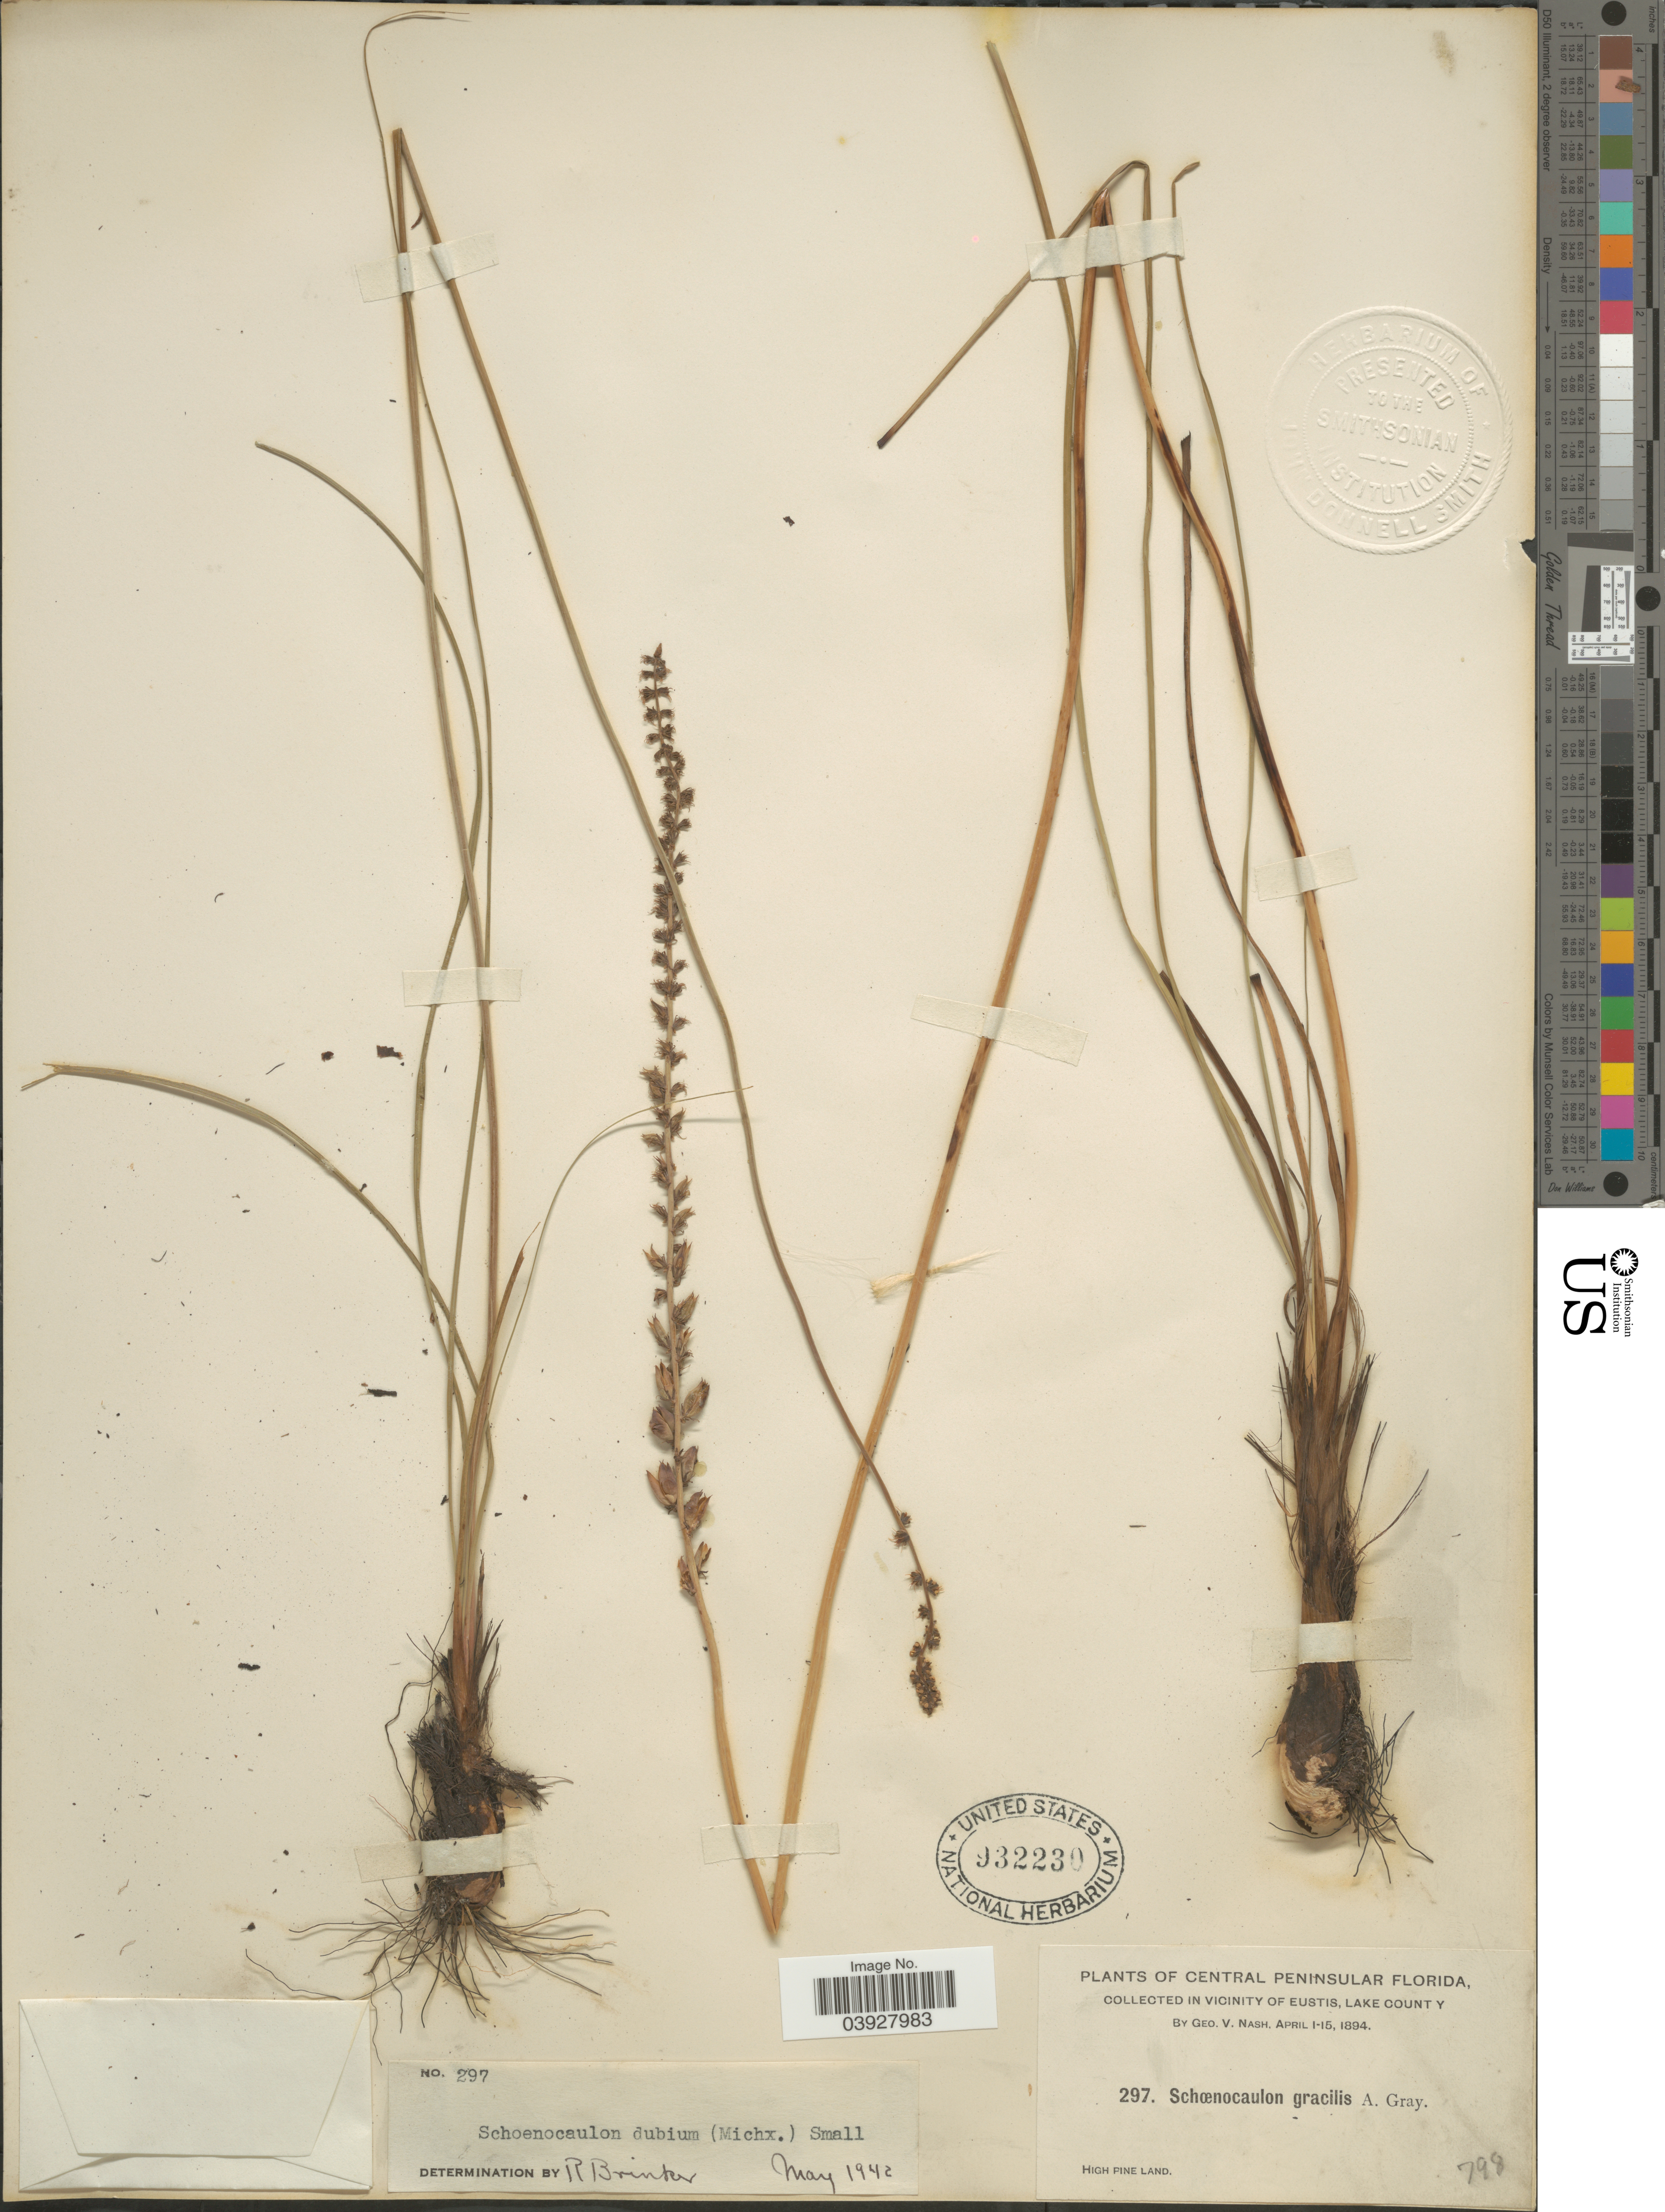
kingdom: Plantae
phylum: Tracheophyta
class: Liliopsida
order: Liliales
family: Melanthiaceae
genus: Schoenocaulon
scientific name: Schoenocaulon dubium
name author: (Michx.) Small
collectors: G. V. Nash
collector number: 297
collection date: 1894-04-01/1894-04-15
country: United States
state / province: Florida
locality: Central Peninsular Florida. In Vicinity of Eustis, Lake County. High Pine Land.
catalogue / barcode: US 932230